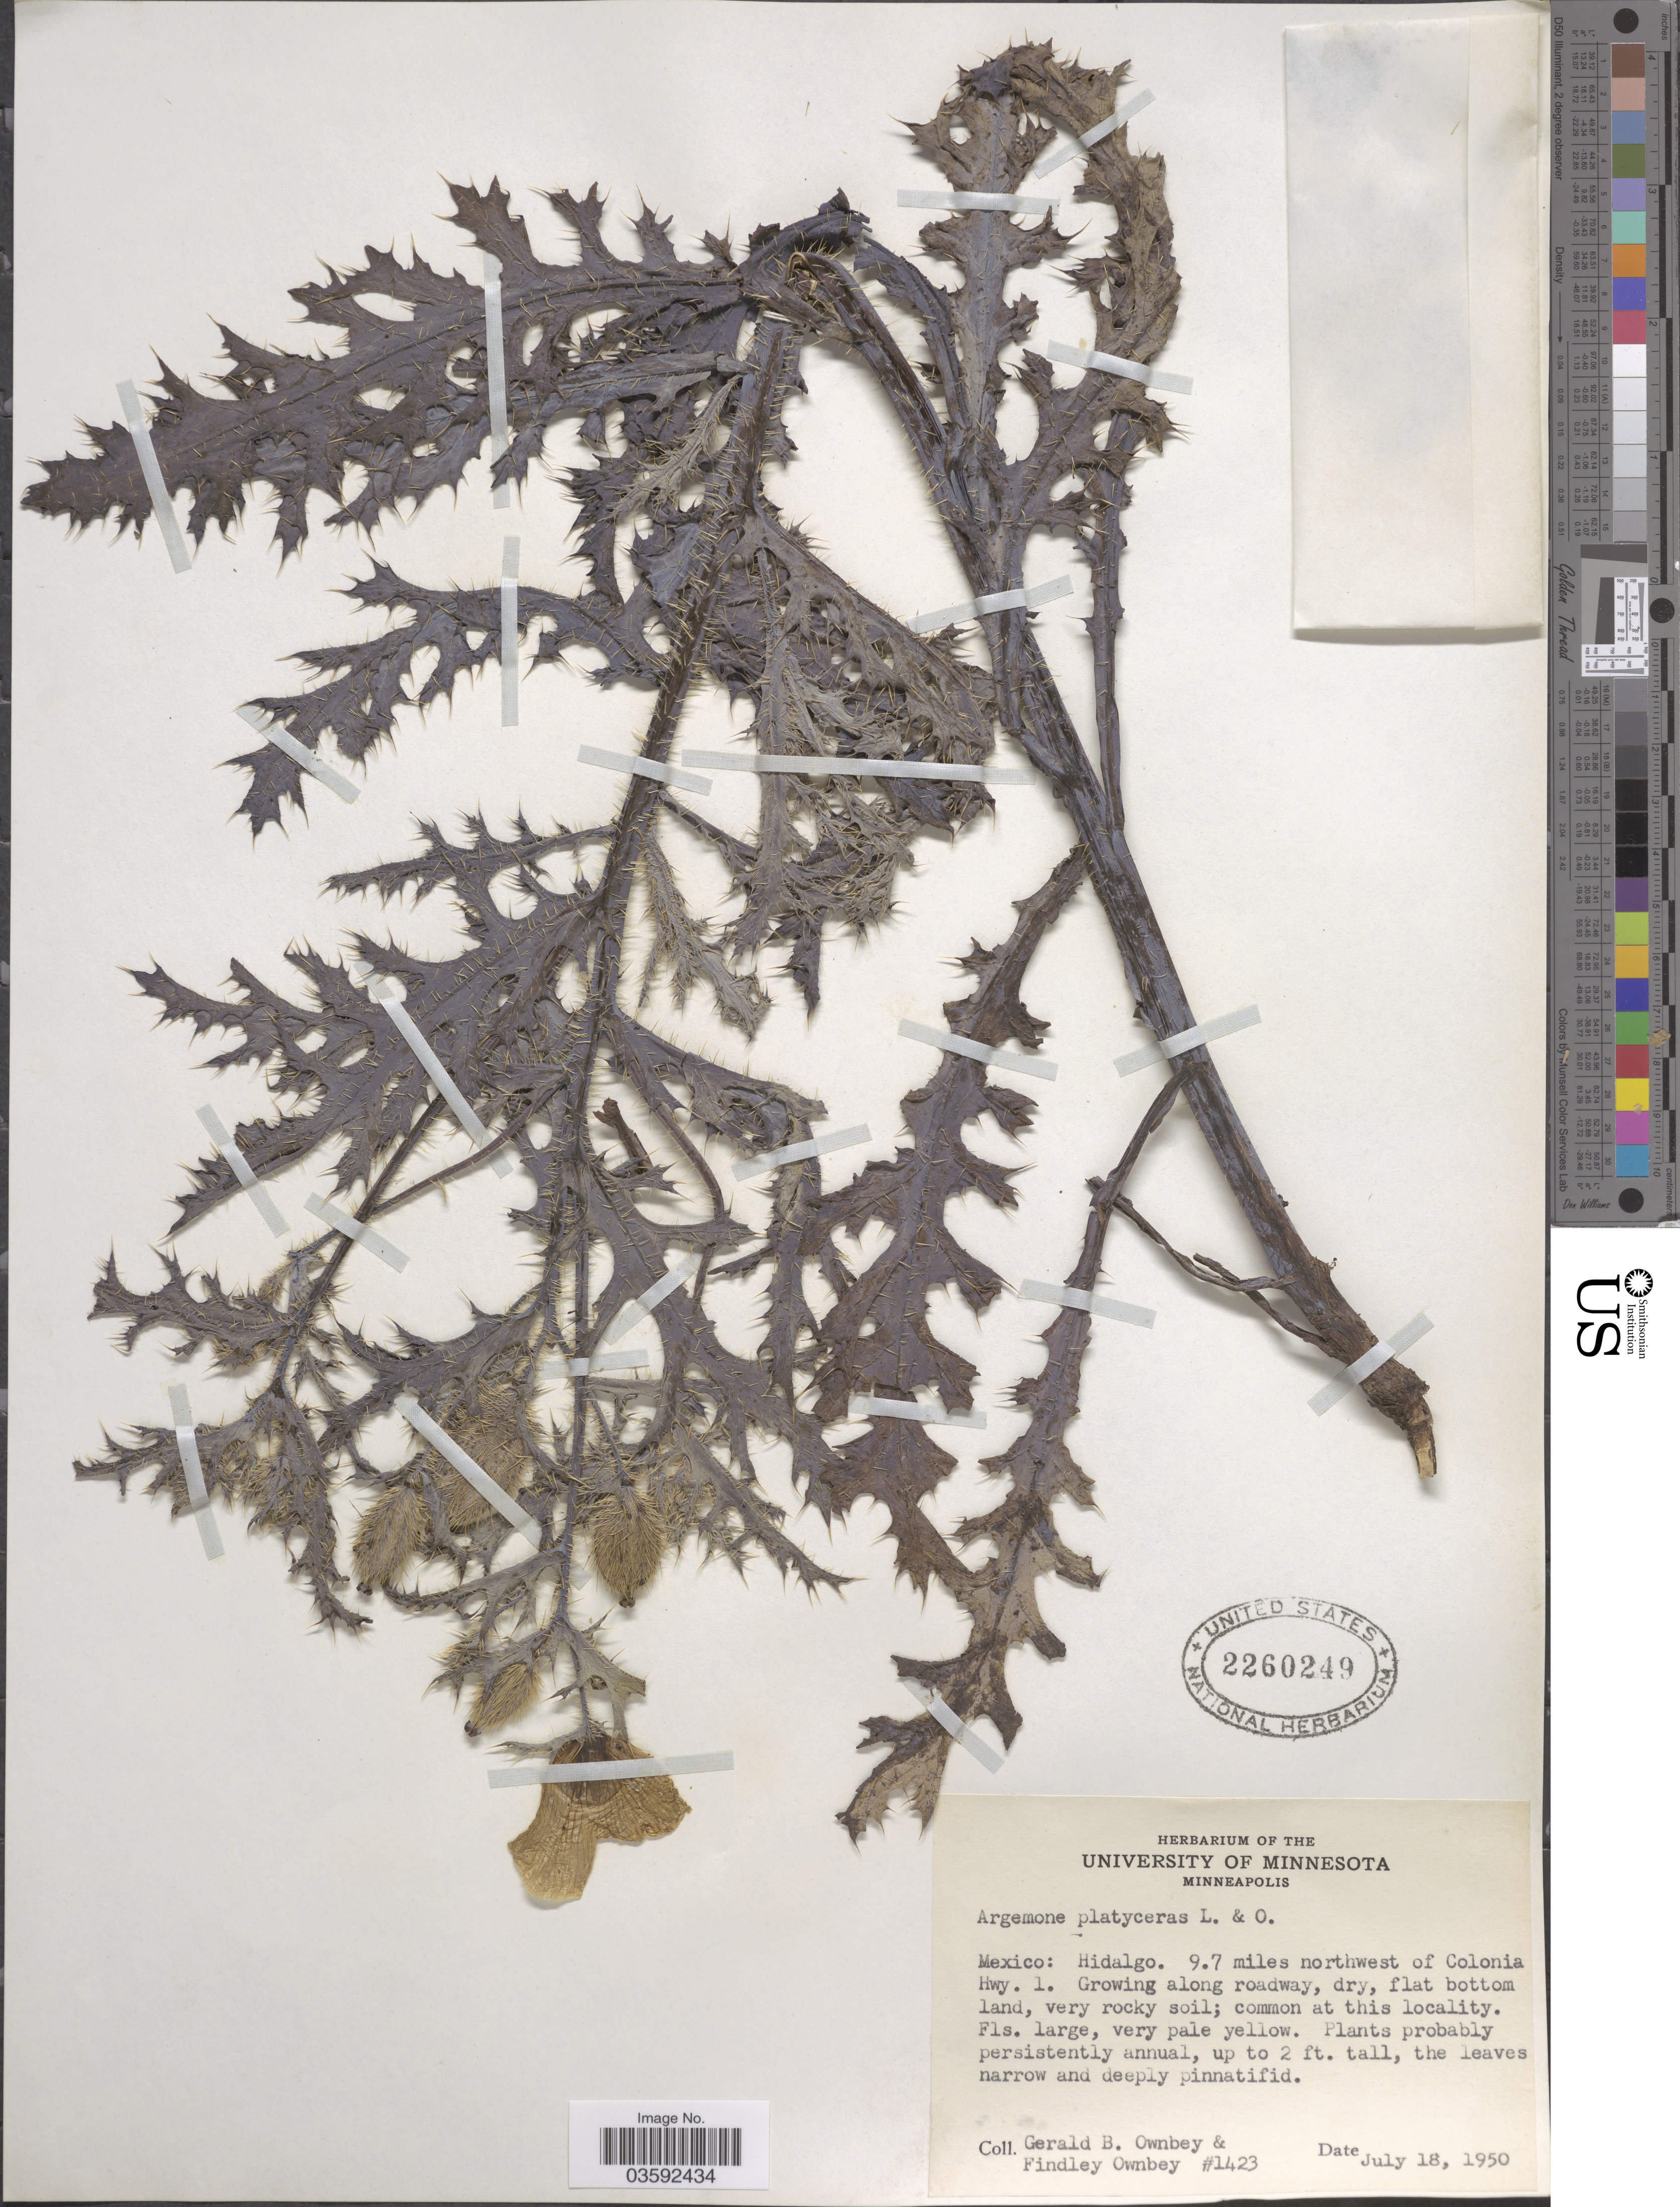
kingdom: Plantae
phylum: Tracheophyta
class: Magnoliopsida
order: Ranunculales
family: Papaveraceae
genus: Argemone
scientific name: Argemone platyceras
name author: Link & Otto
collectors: G. B. Ownbey & F. Ownbey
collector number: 1423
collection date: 1950-07-18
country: Mexico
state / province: Hidalgo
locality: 9.7 miles northwest of Colonia Hwy. 1.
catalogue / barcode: US 2260249